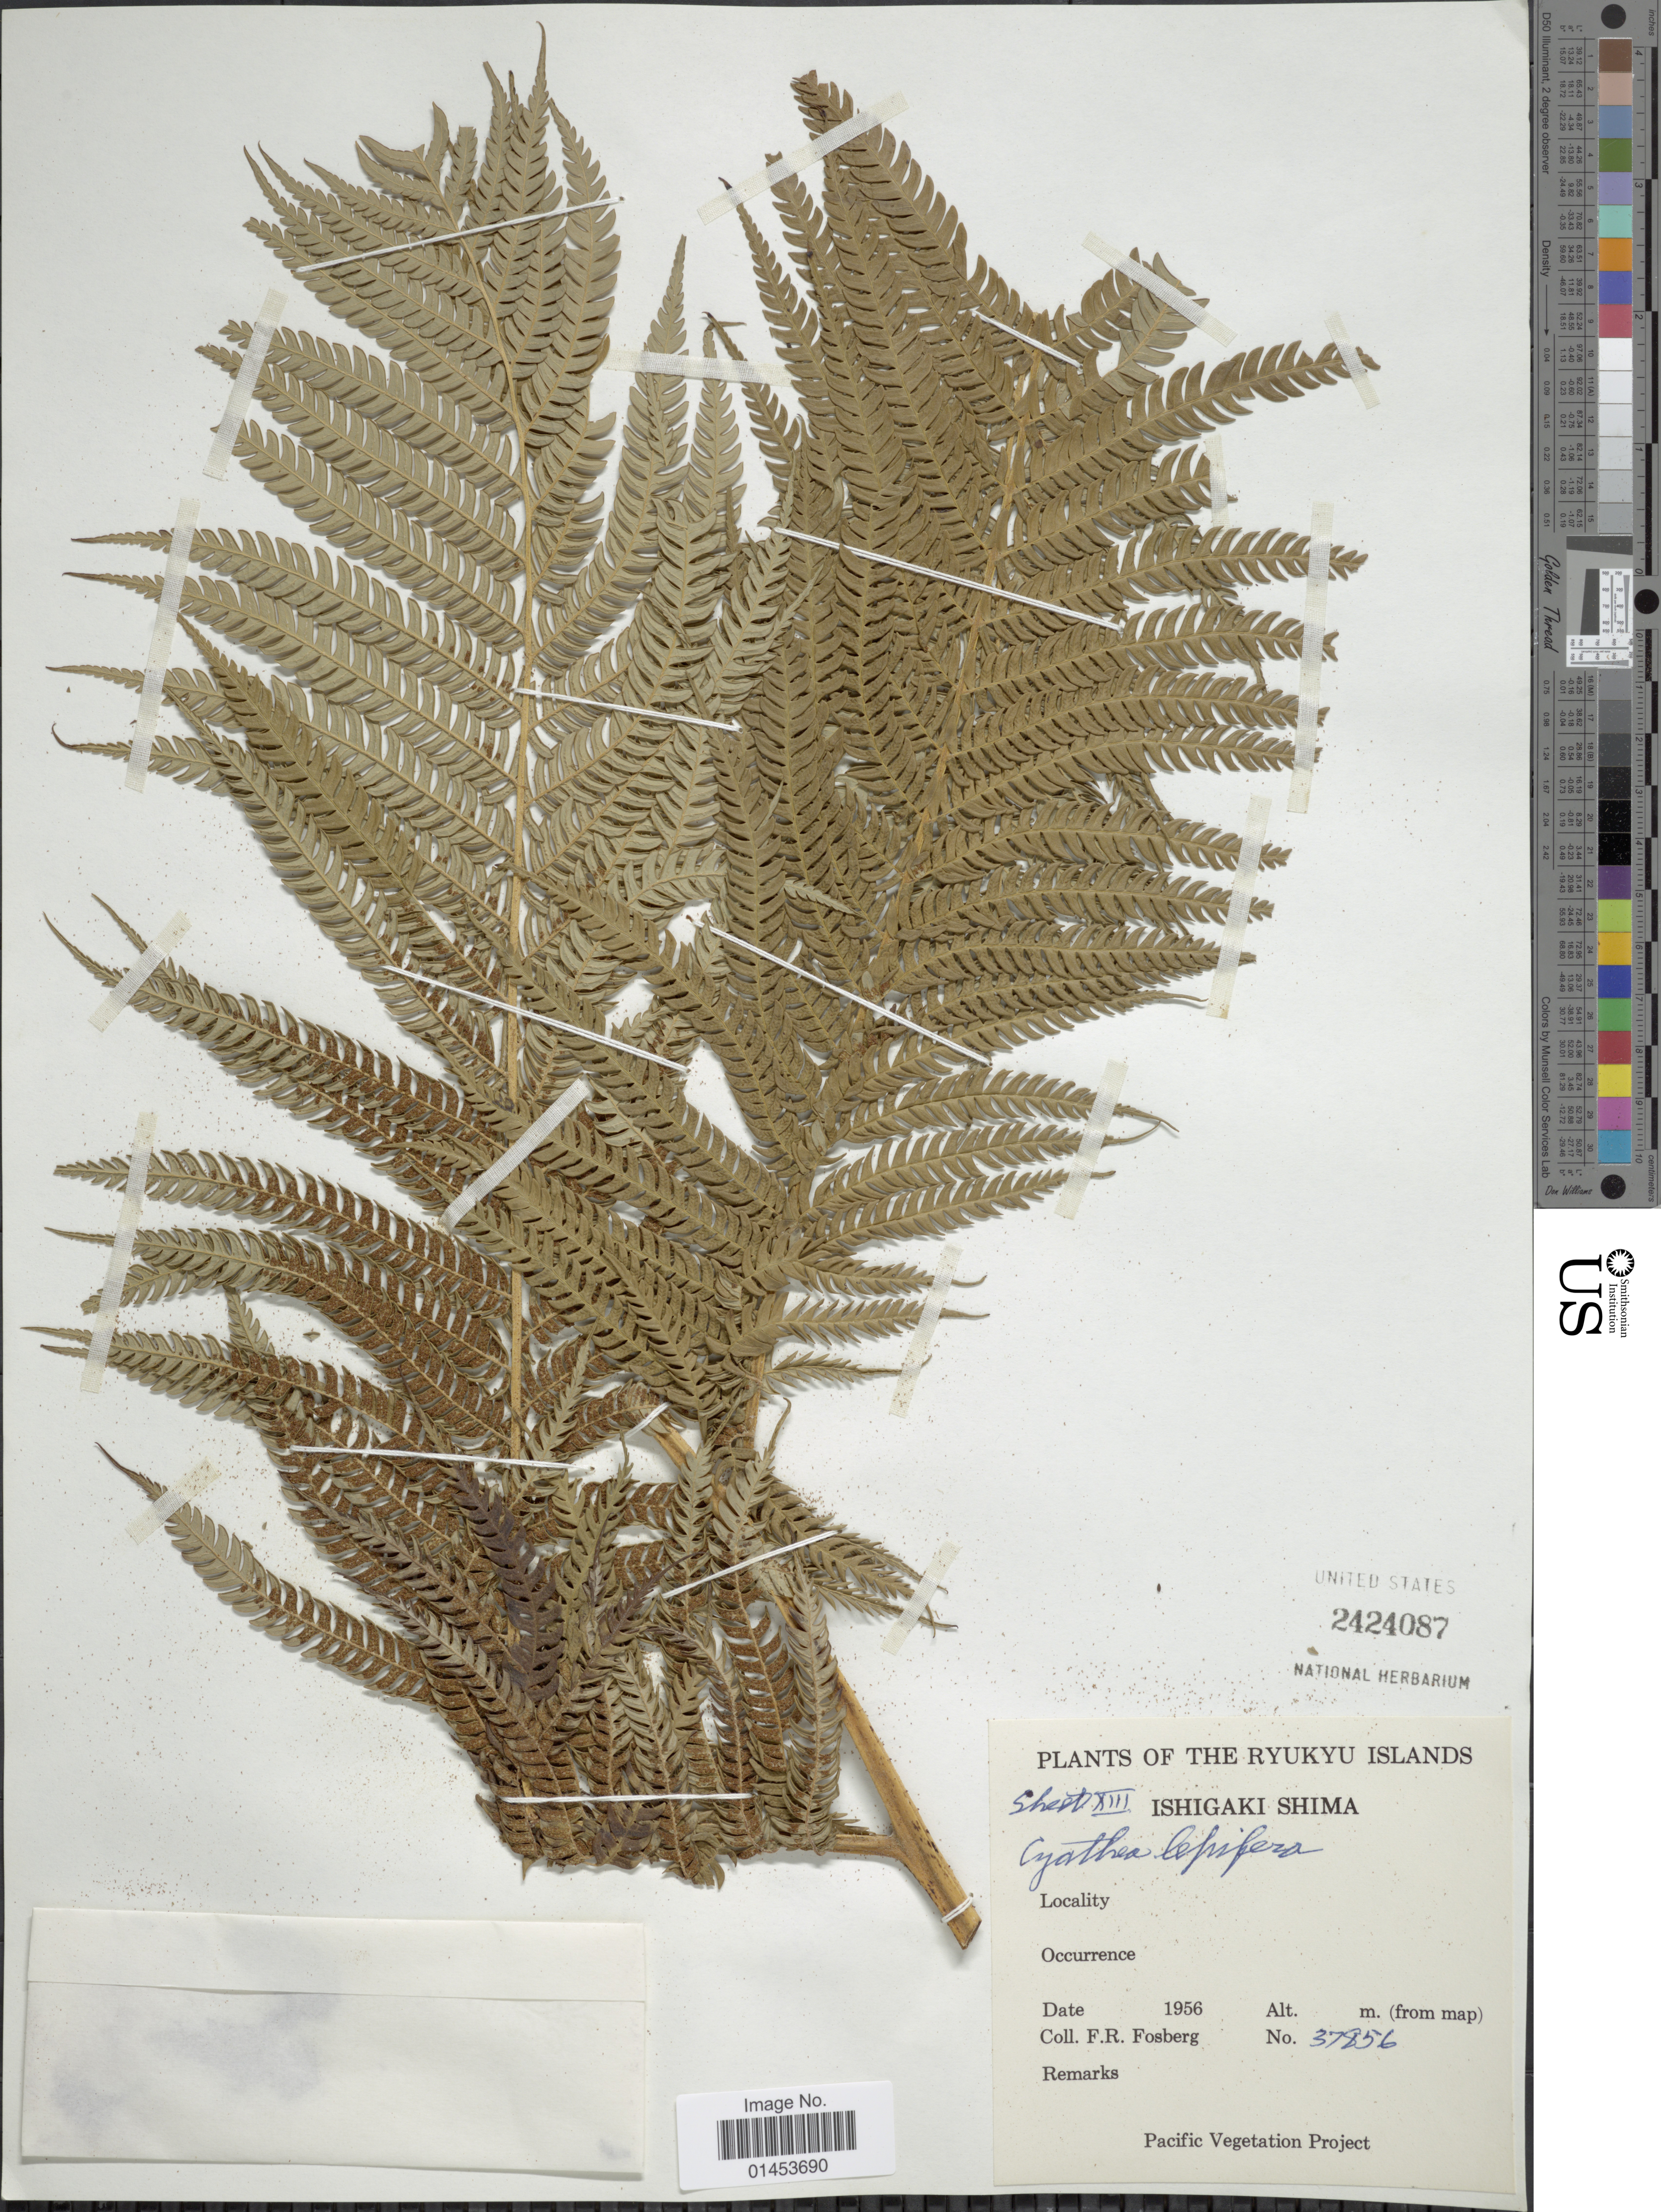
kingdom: Plantae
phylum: Tracheophyta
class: Polypodiopsida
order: Cyatheales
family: Cyatheaceae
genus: Cyathea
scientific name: Cyathea lepifera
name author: (J. Sm.) Copel.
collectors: F. R. Fosberg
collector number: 37856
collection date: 1956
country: Japan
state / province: Okinawa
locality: Ryukyu Islands, Ishigaki Shima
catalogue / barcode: US 2424087